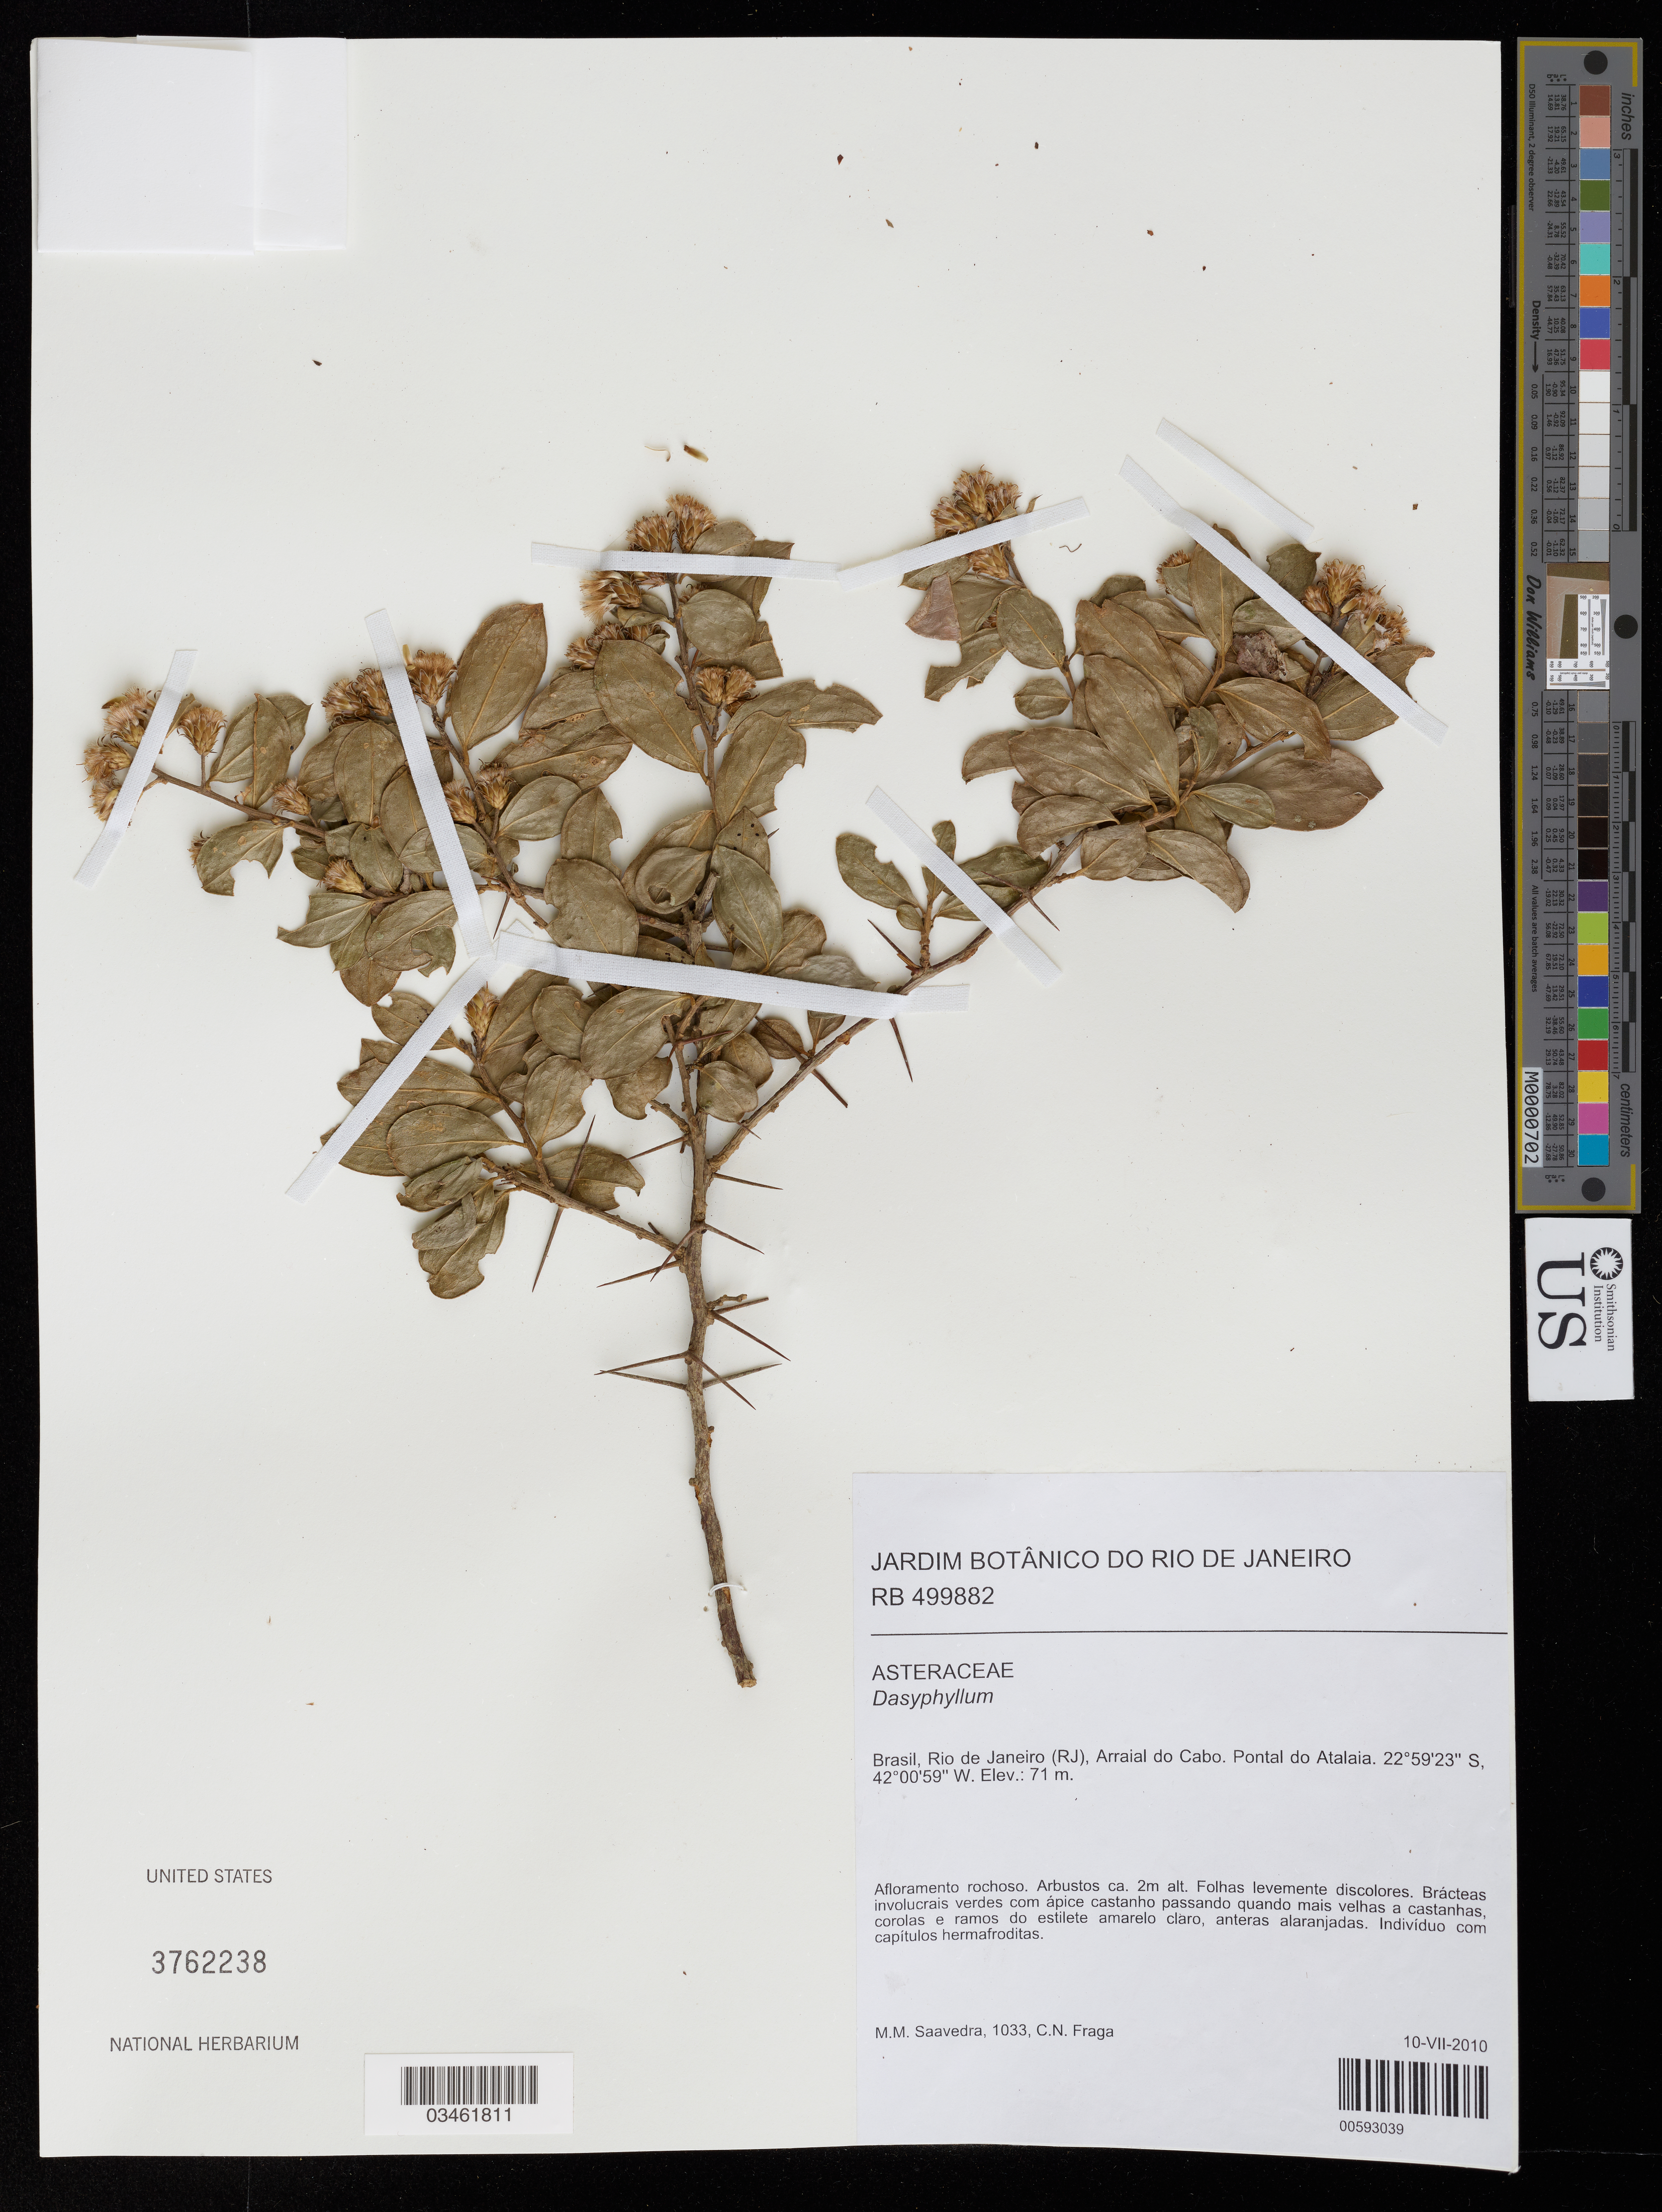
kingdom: Plantae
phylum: Tracheophyta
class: Magnoliopsida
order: Asterales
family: Asteraceae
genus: Dasyphyllum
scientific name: Dasyphyllum sp.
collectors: M. Saavedra & C. Fraga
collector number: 1033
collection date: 2010-07-10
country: Brazil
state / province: Rio de Janeiro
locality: Rio de Janeiro (RJ), Arraial do Cabo. Pontal do Atalaia.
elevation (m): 71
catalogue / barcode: US 3762238